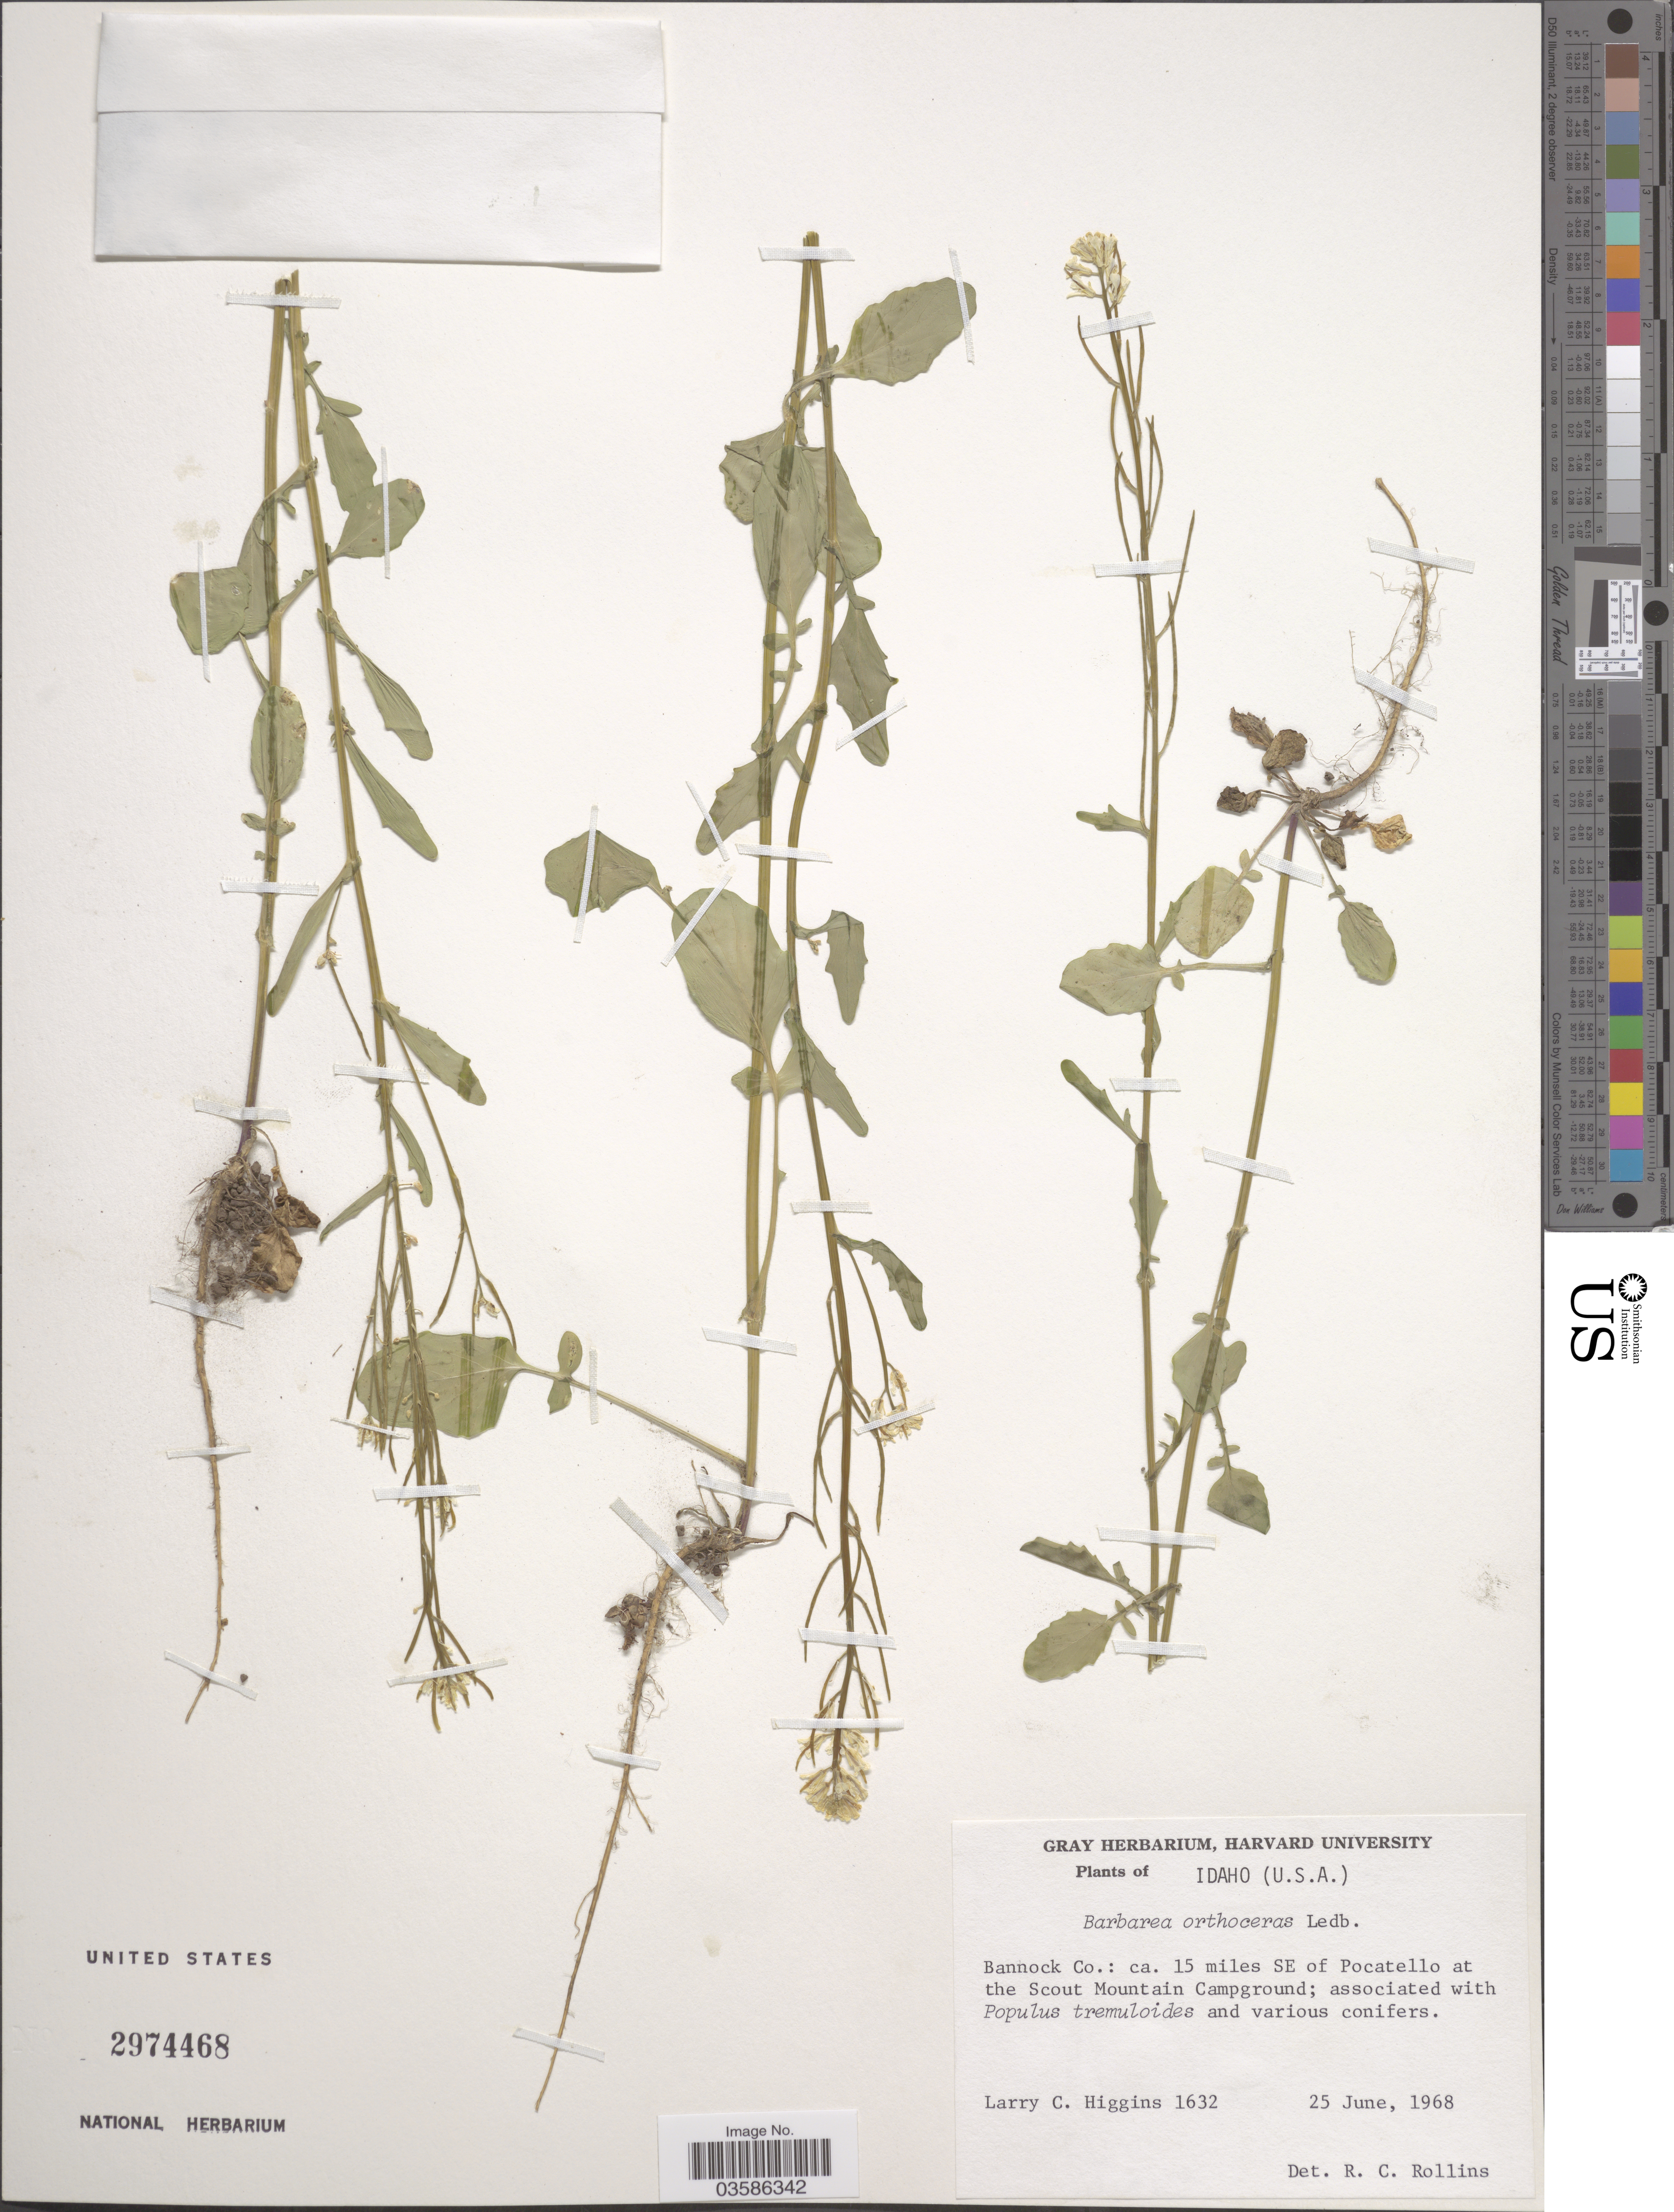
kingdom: Plantae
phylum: Tracheophyta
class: Magnoliopsida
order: Brassicales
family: Brassicaceae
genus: Barbarea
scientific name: Barbarea orthoceras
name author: Ledeb.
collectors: L. Higgins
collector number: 1632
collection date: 1968-06-25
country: United States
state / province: Idaho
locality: Bannock Co.: ca. 15 miles SE of Pocatello at the Scout Mountain Campground.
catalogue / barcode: US 2974468